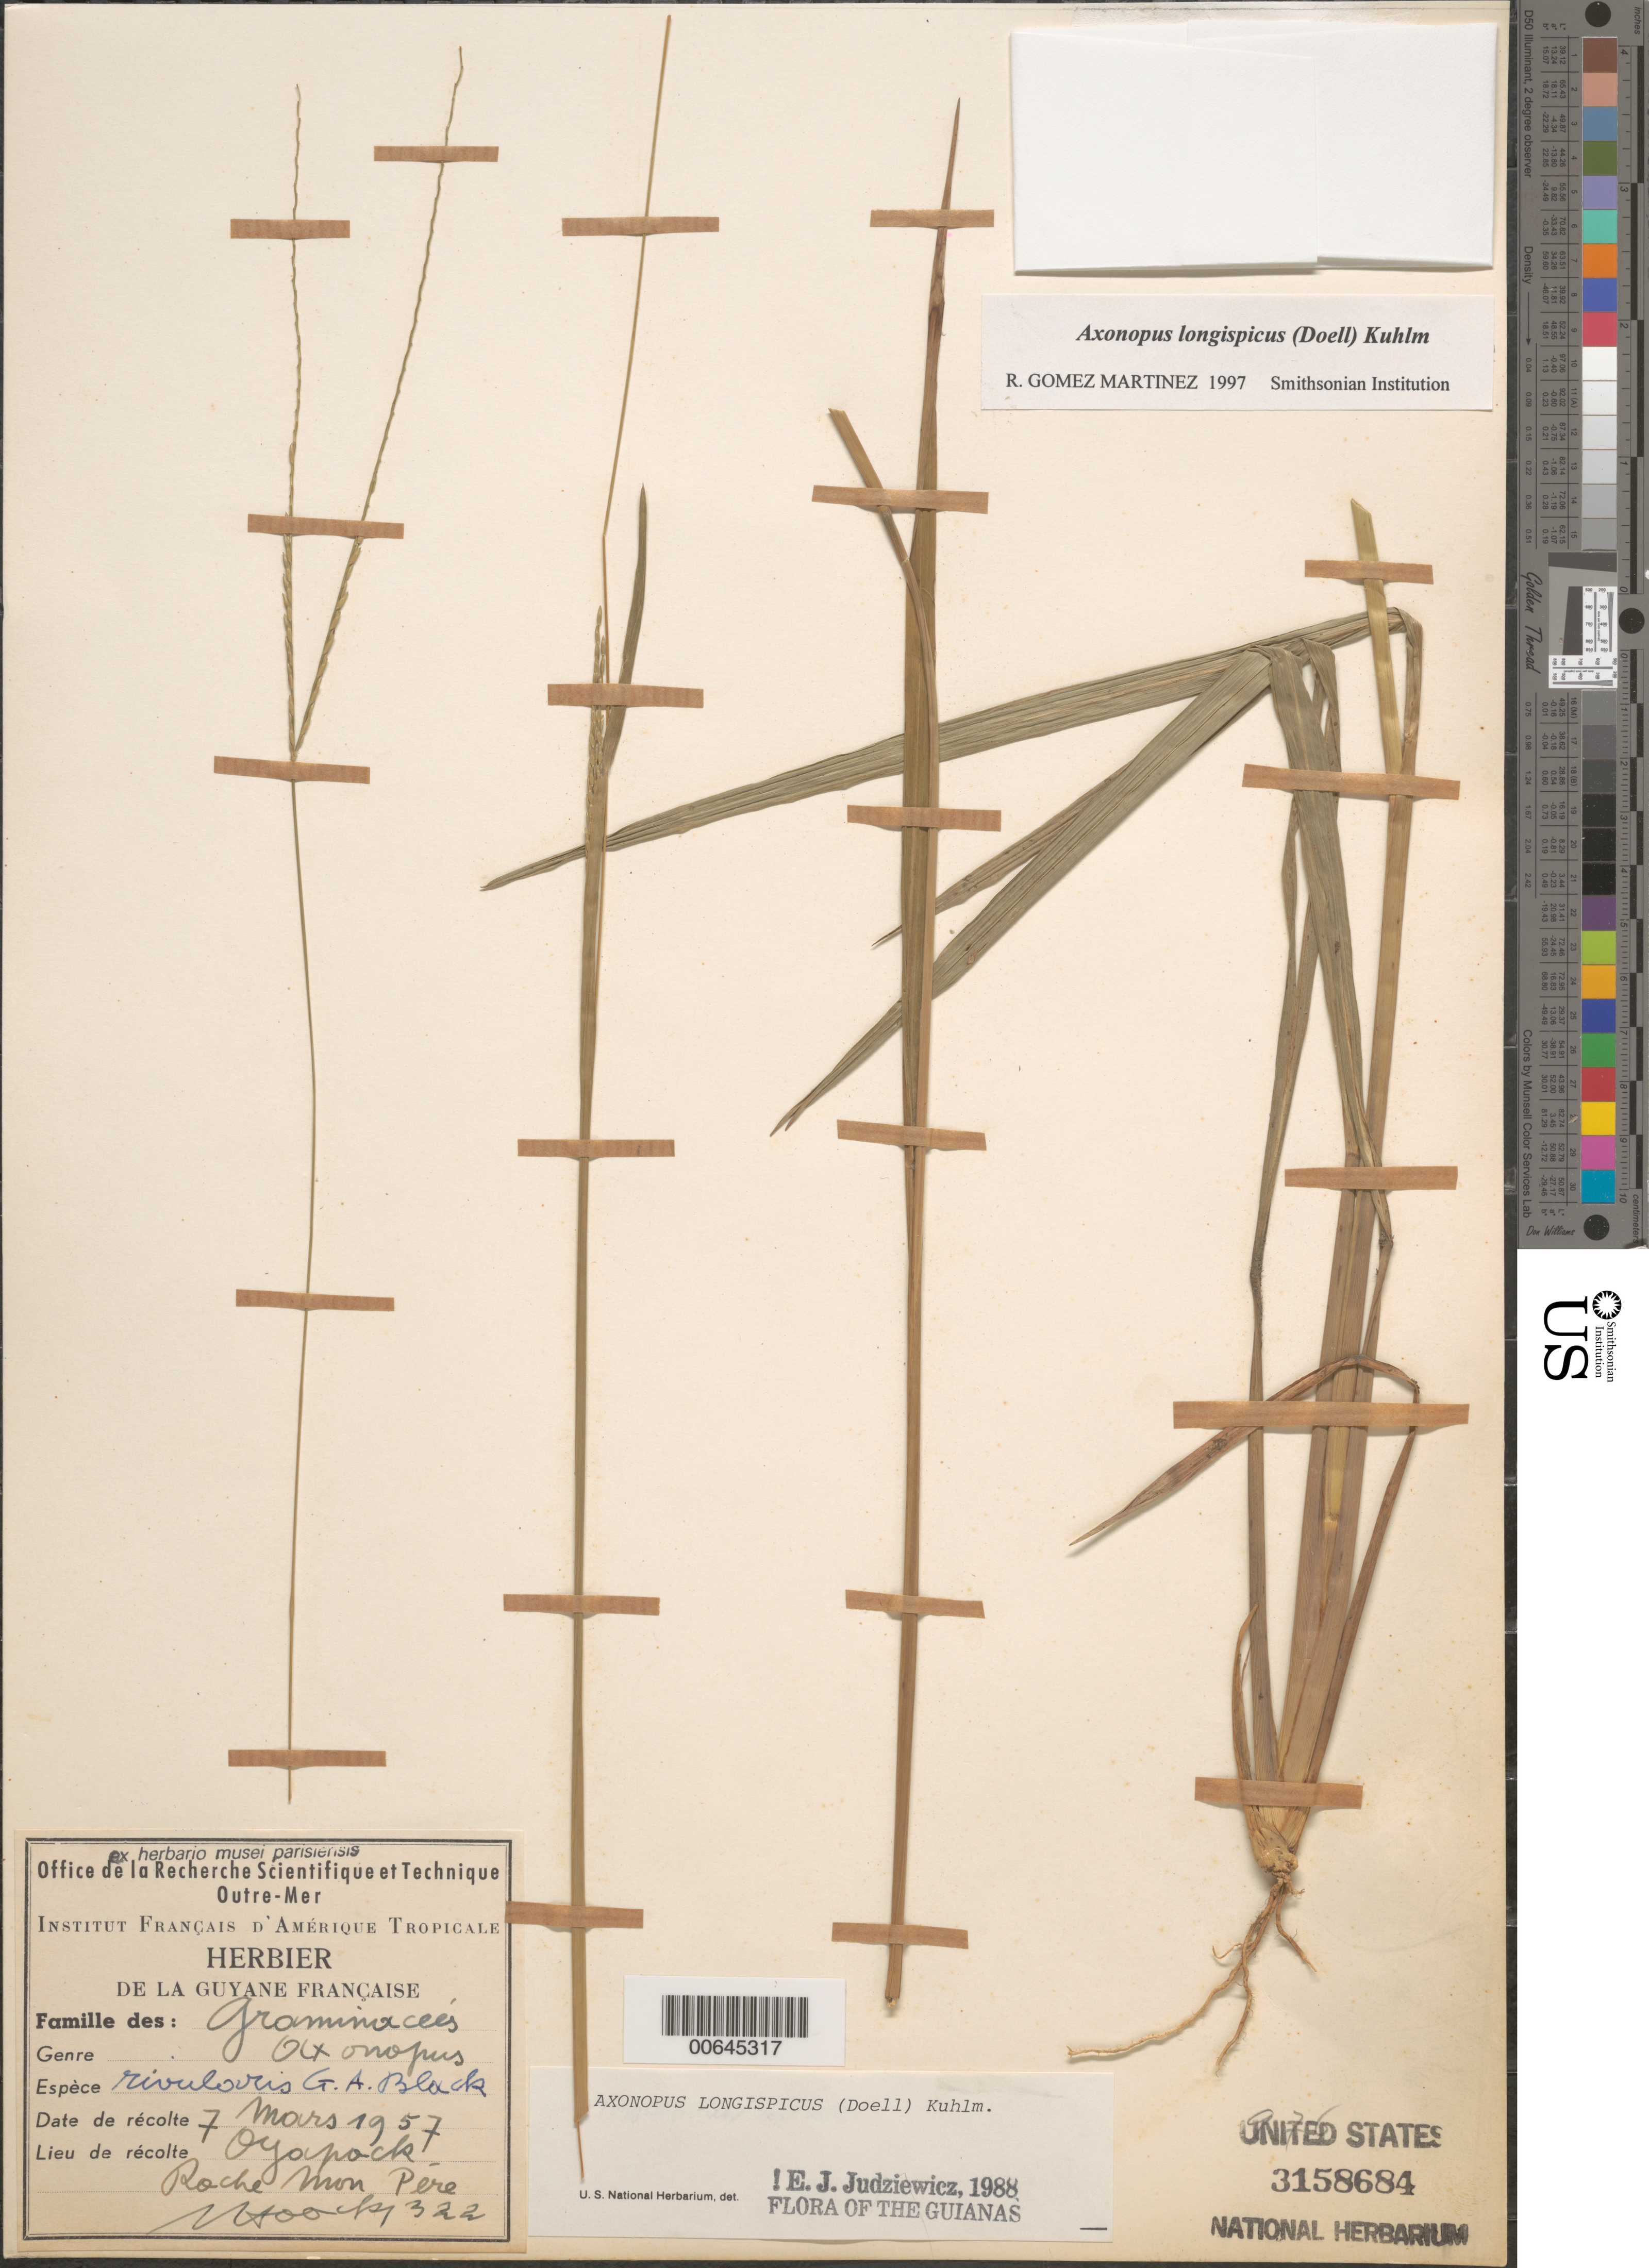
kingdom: Plantae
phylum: Tracheophyta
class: Liliopsida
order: Poales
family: Poaceae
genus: Axonopus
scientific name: Axonopus longispicus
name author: (Döll) Kuhlm.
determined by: Judziewicz, E. J.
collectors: J. Hoock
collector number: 322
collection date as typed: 7-Mar-57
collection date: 1957-03-07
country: French Guiana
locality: Oyapock, Roche Mon Père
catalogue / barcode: US 3158684